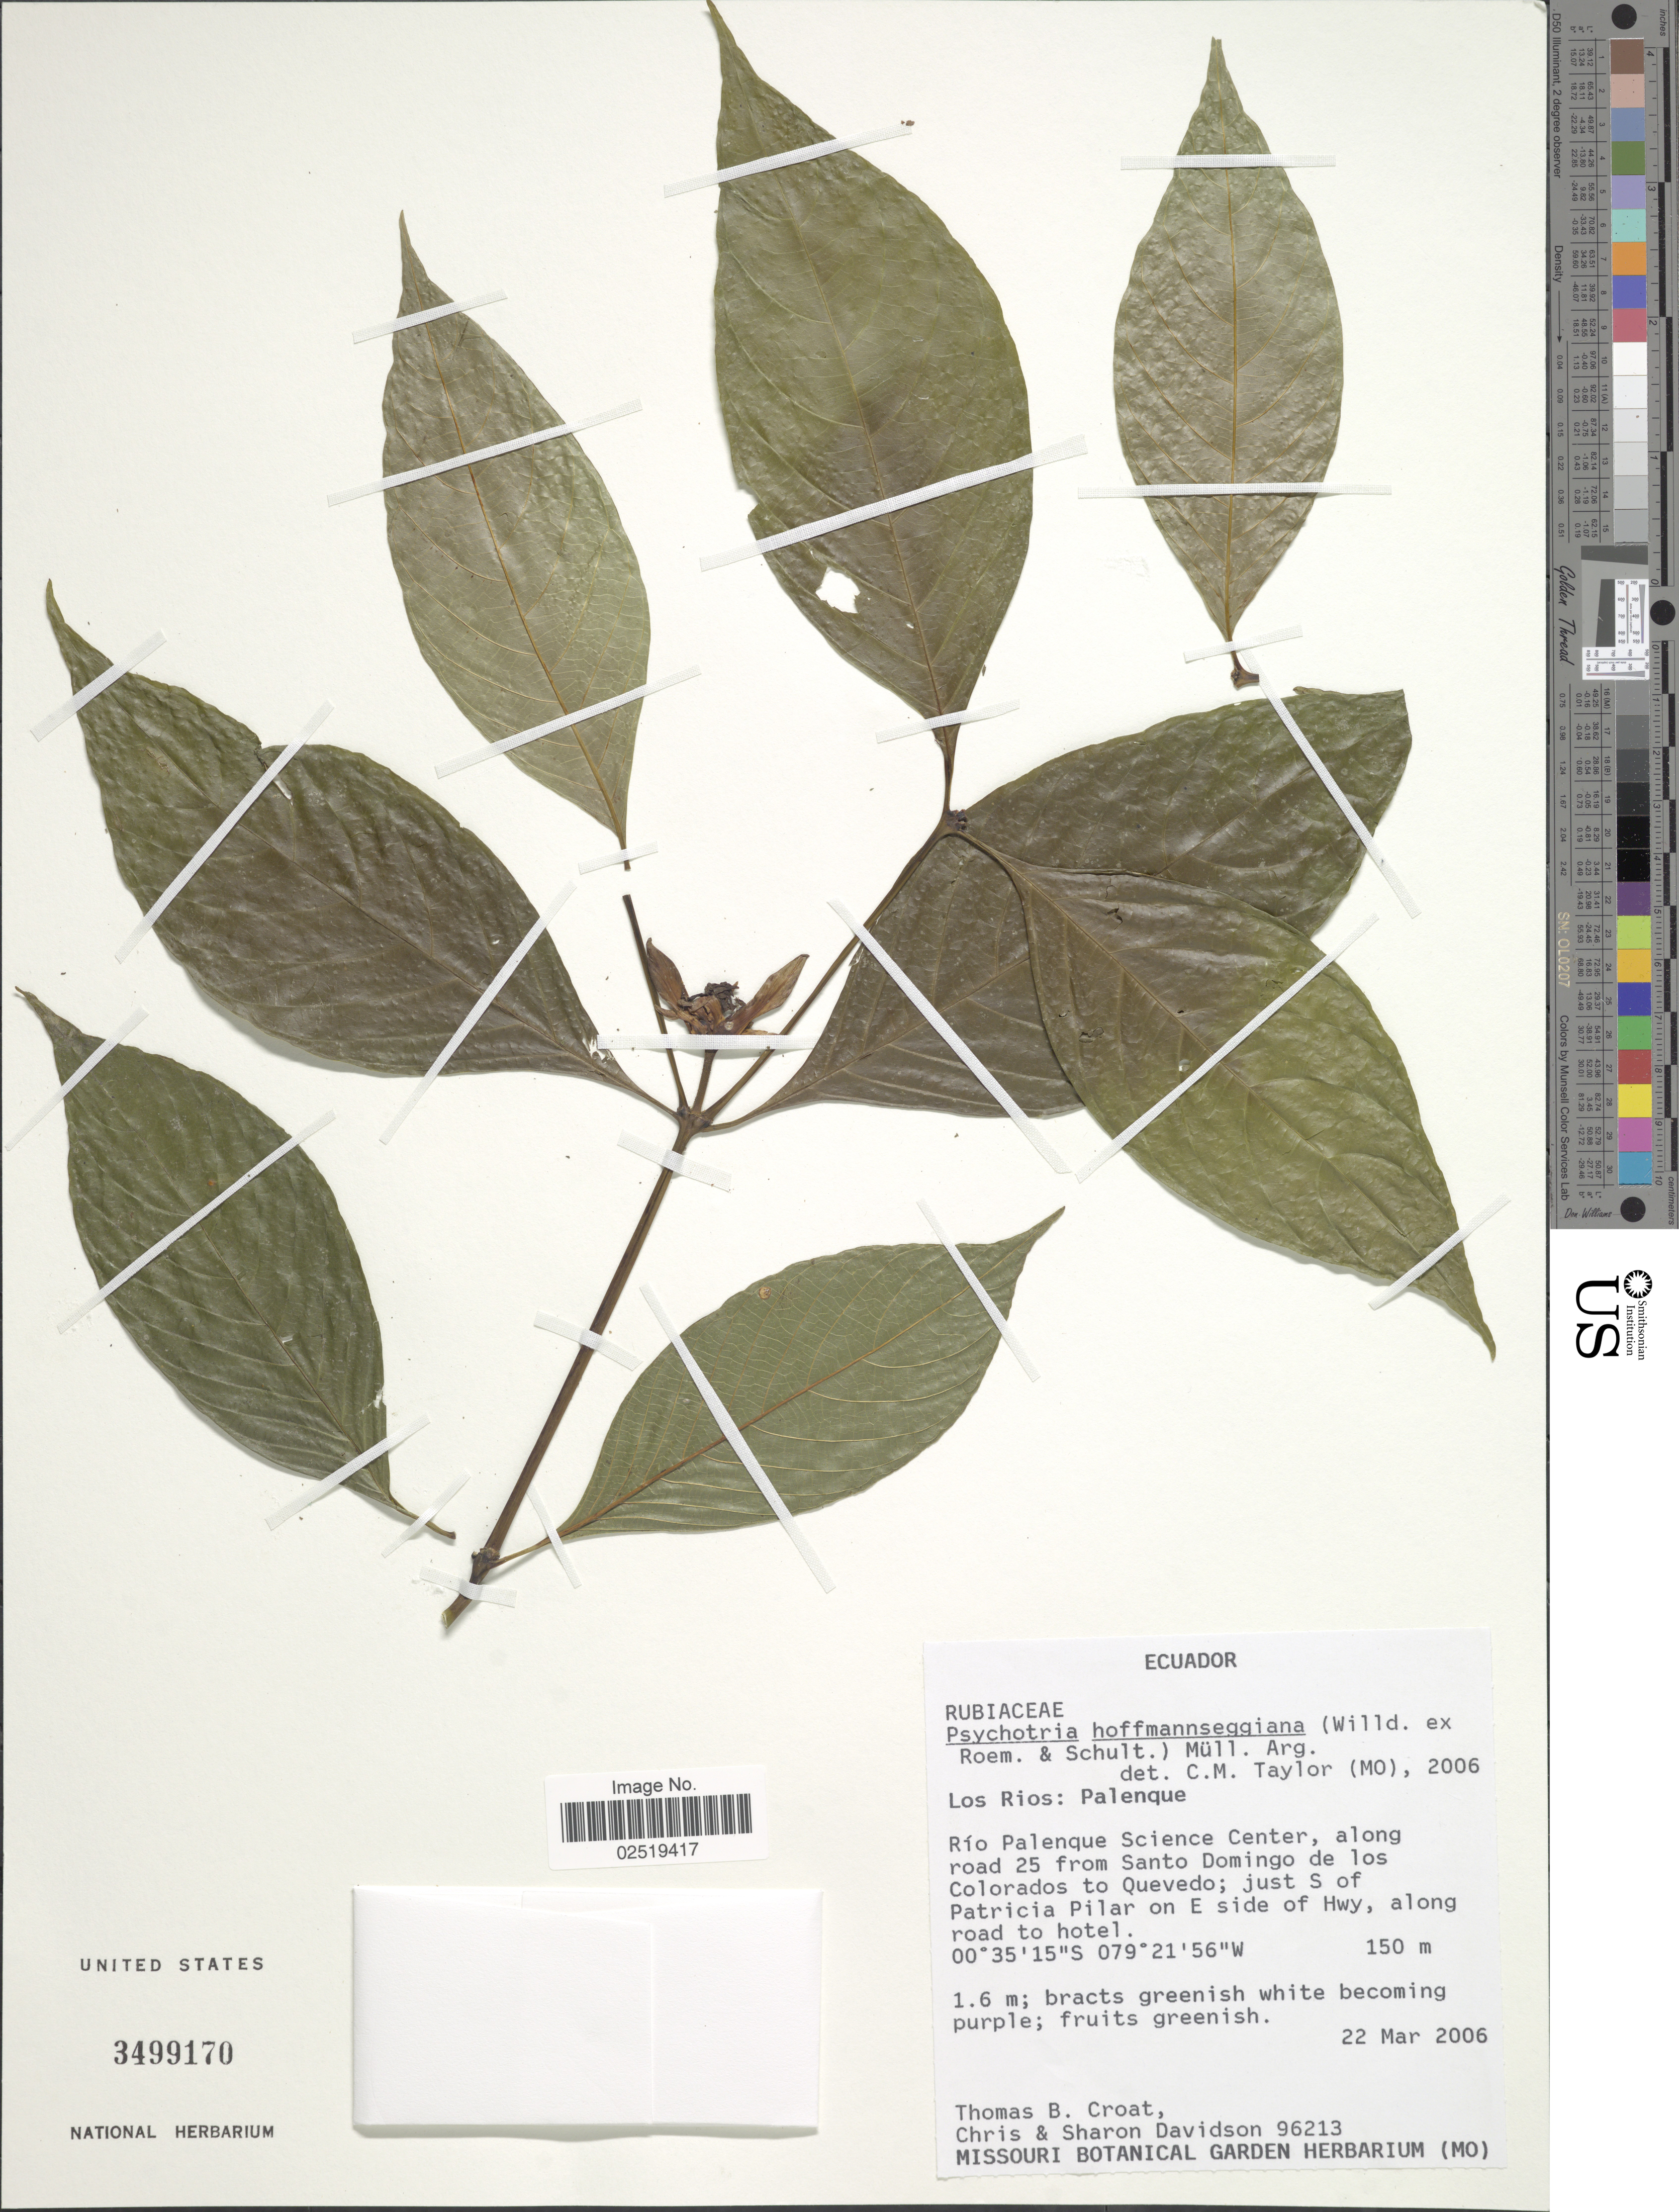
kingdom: Plantae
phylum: Tracheophyta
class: Magnoliopsida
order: Gentianales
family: Rubiaceae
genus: Psychotria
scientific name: Psychotria hoffmannseggiana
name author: (Willd. ex Roem. & Schult.) Müll. Arg.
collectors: T. B. Croat, C. Davidson & S. Davidson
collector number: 96213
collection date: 2006-03-22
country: Ecuador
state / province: Los Ríos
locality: Palenque, Rio Palenque Science Center, along road 25 from Santo Domingo de los Colorados to Quevedo; just S of Patricia Pilar on E side of Hwy, along road to hotel.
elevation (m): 150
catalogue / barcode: US 3499170